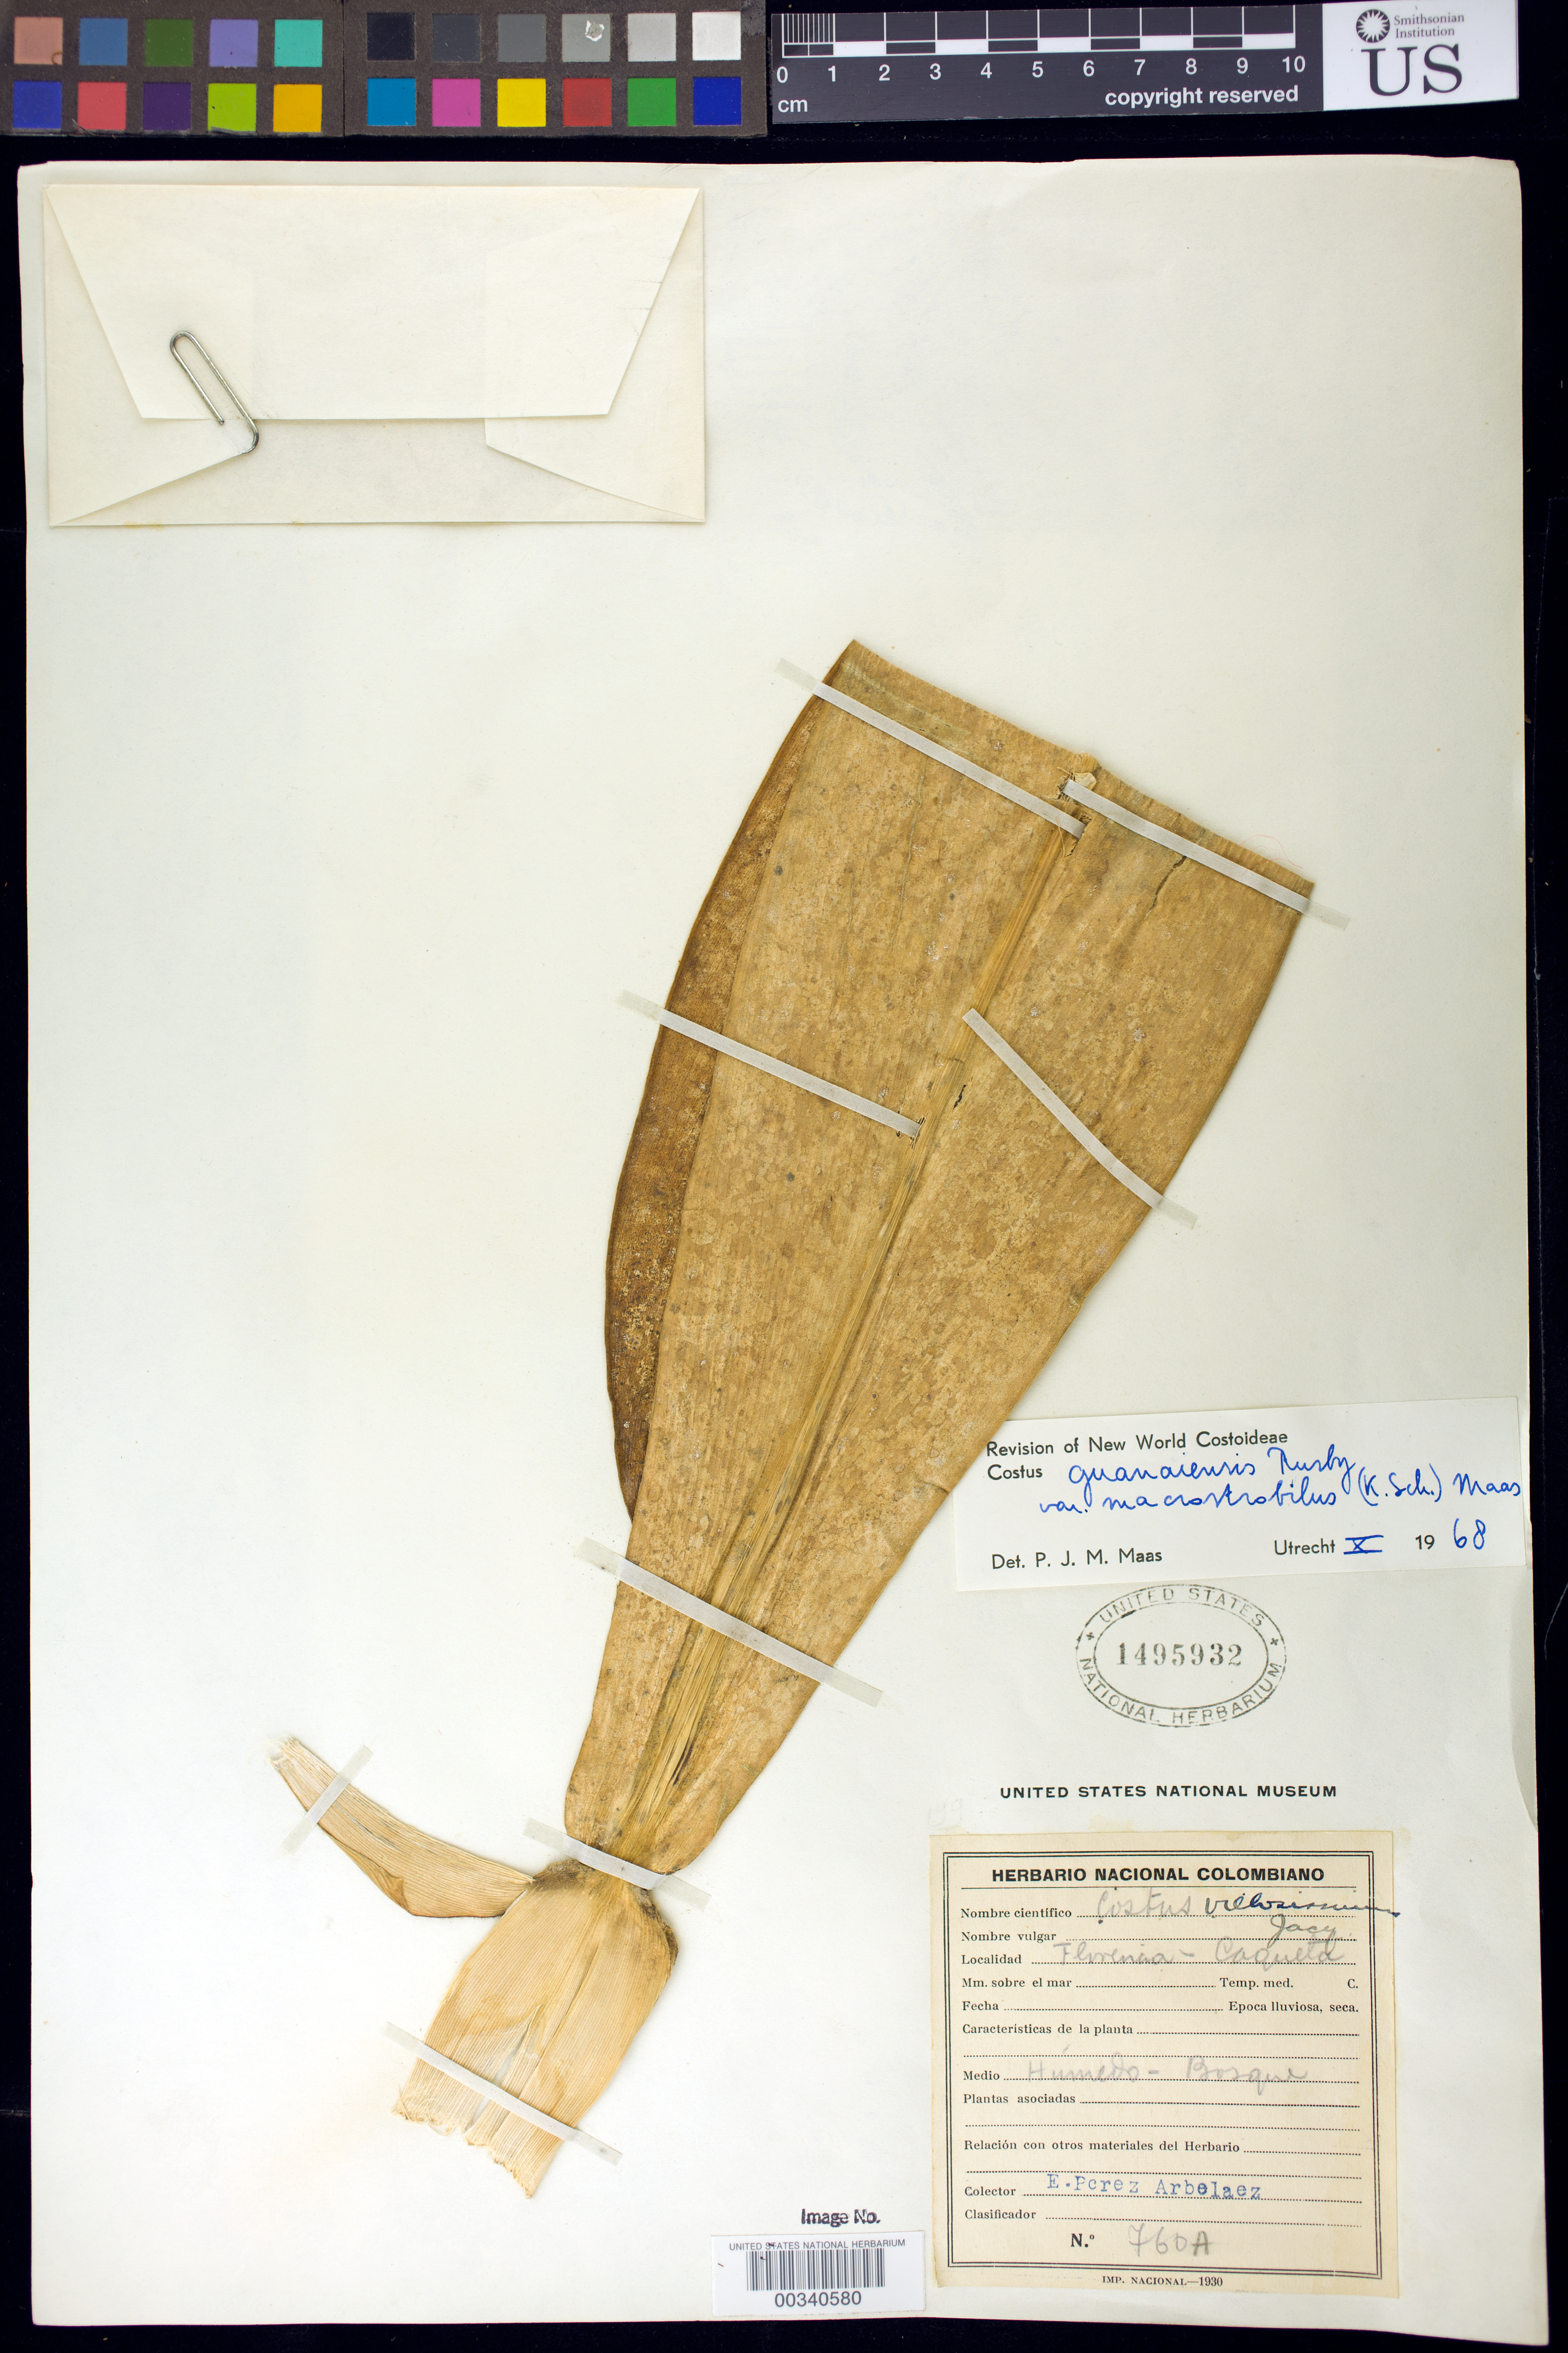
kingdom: Plantae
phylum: Tracheophyta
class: Liliopsida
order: Zingiberales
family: Costaceae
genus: Costus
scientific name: Costus guanaiensis var. macrostrobilis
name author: (K. Schum.) Maas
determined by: Maas, Paul J. M.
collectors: E. Pérez Arbeláez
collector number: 760a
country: Colombia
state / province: Caquetá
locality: Florencia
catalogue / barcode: US 1495932